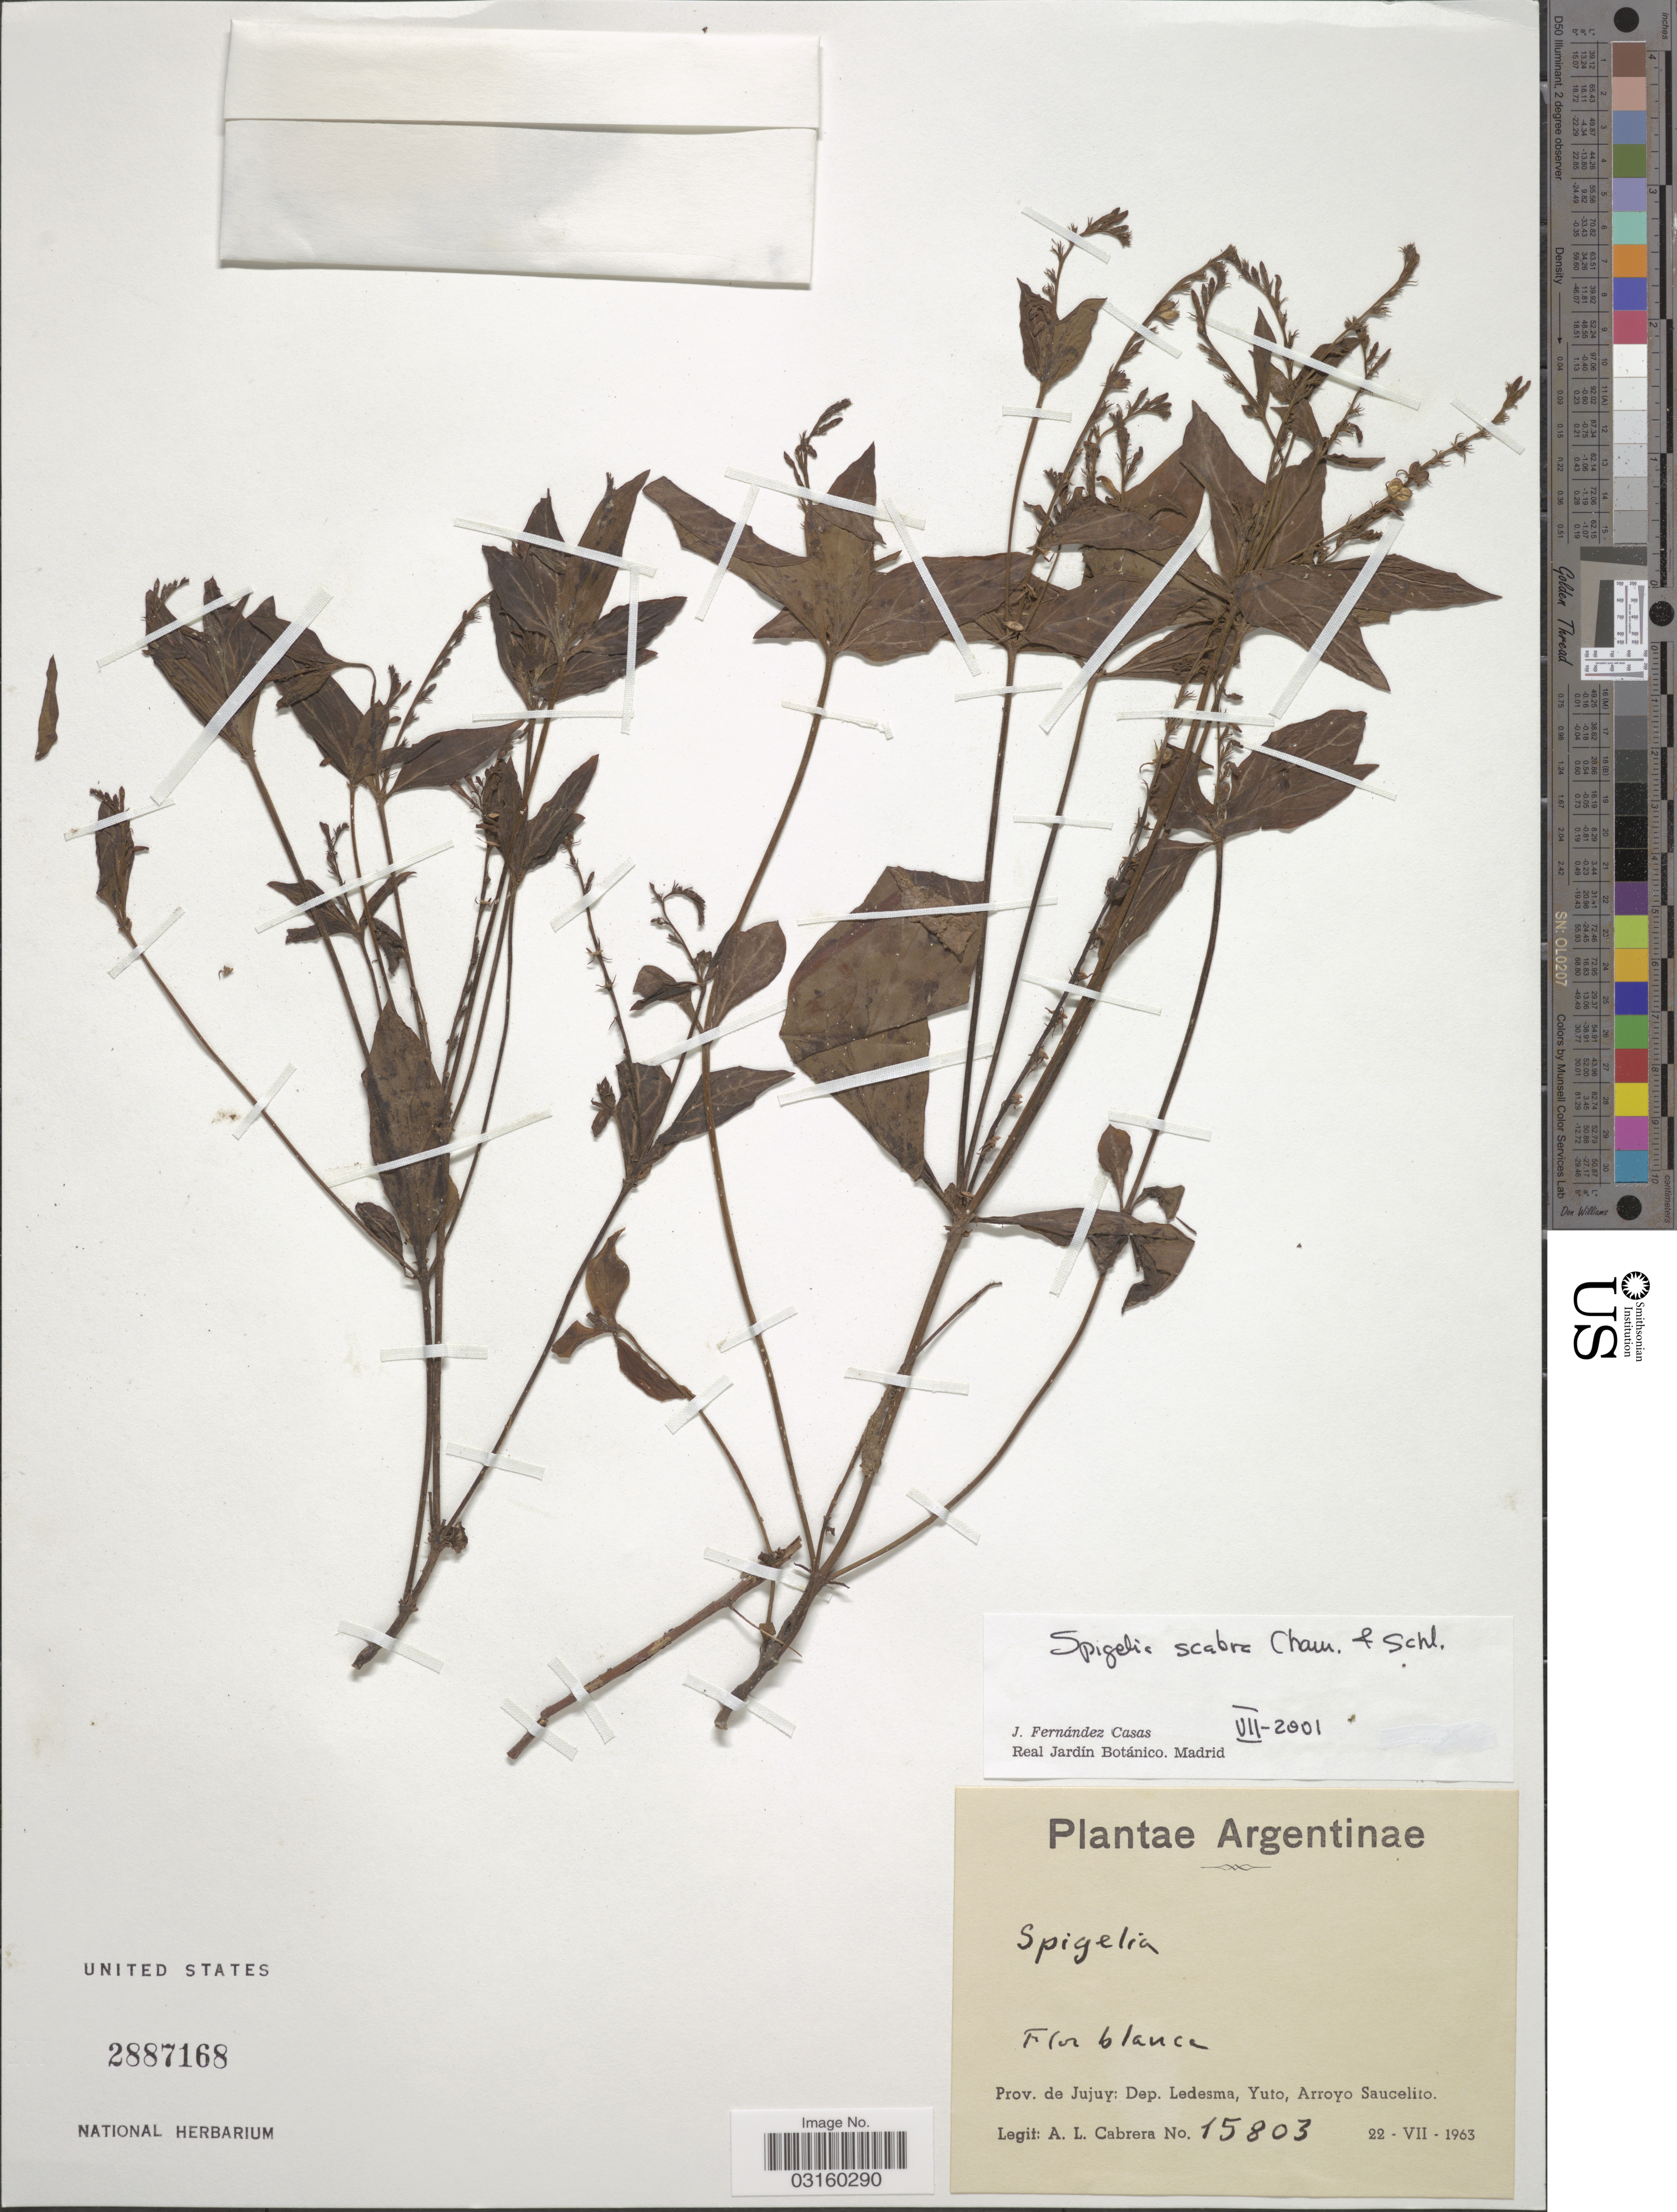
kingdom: Plantae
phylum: Tracheophyta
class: Magnoliopsida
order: Gentianales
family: Loganiaceae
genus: Spigelia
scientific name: Spigelia scabra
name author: Cham. & Schltdl.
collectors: A. L. Cabrera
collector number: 15803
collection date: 1963-07-22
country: Argentina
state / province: Jujuy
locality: Prov. de Jujuy: Dep. Ledesma, Yuto, Arroyo Saucelito.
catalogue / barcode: US 2887168